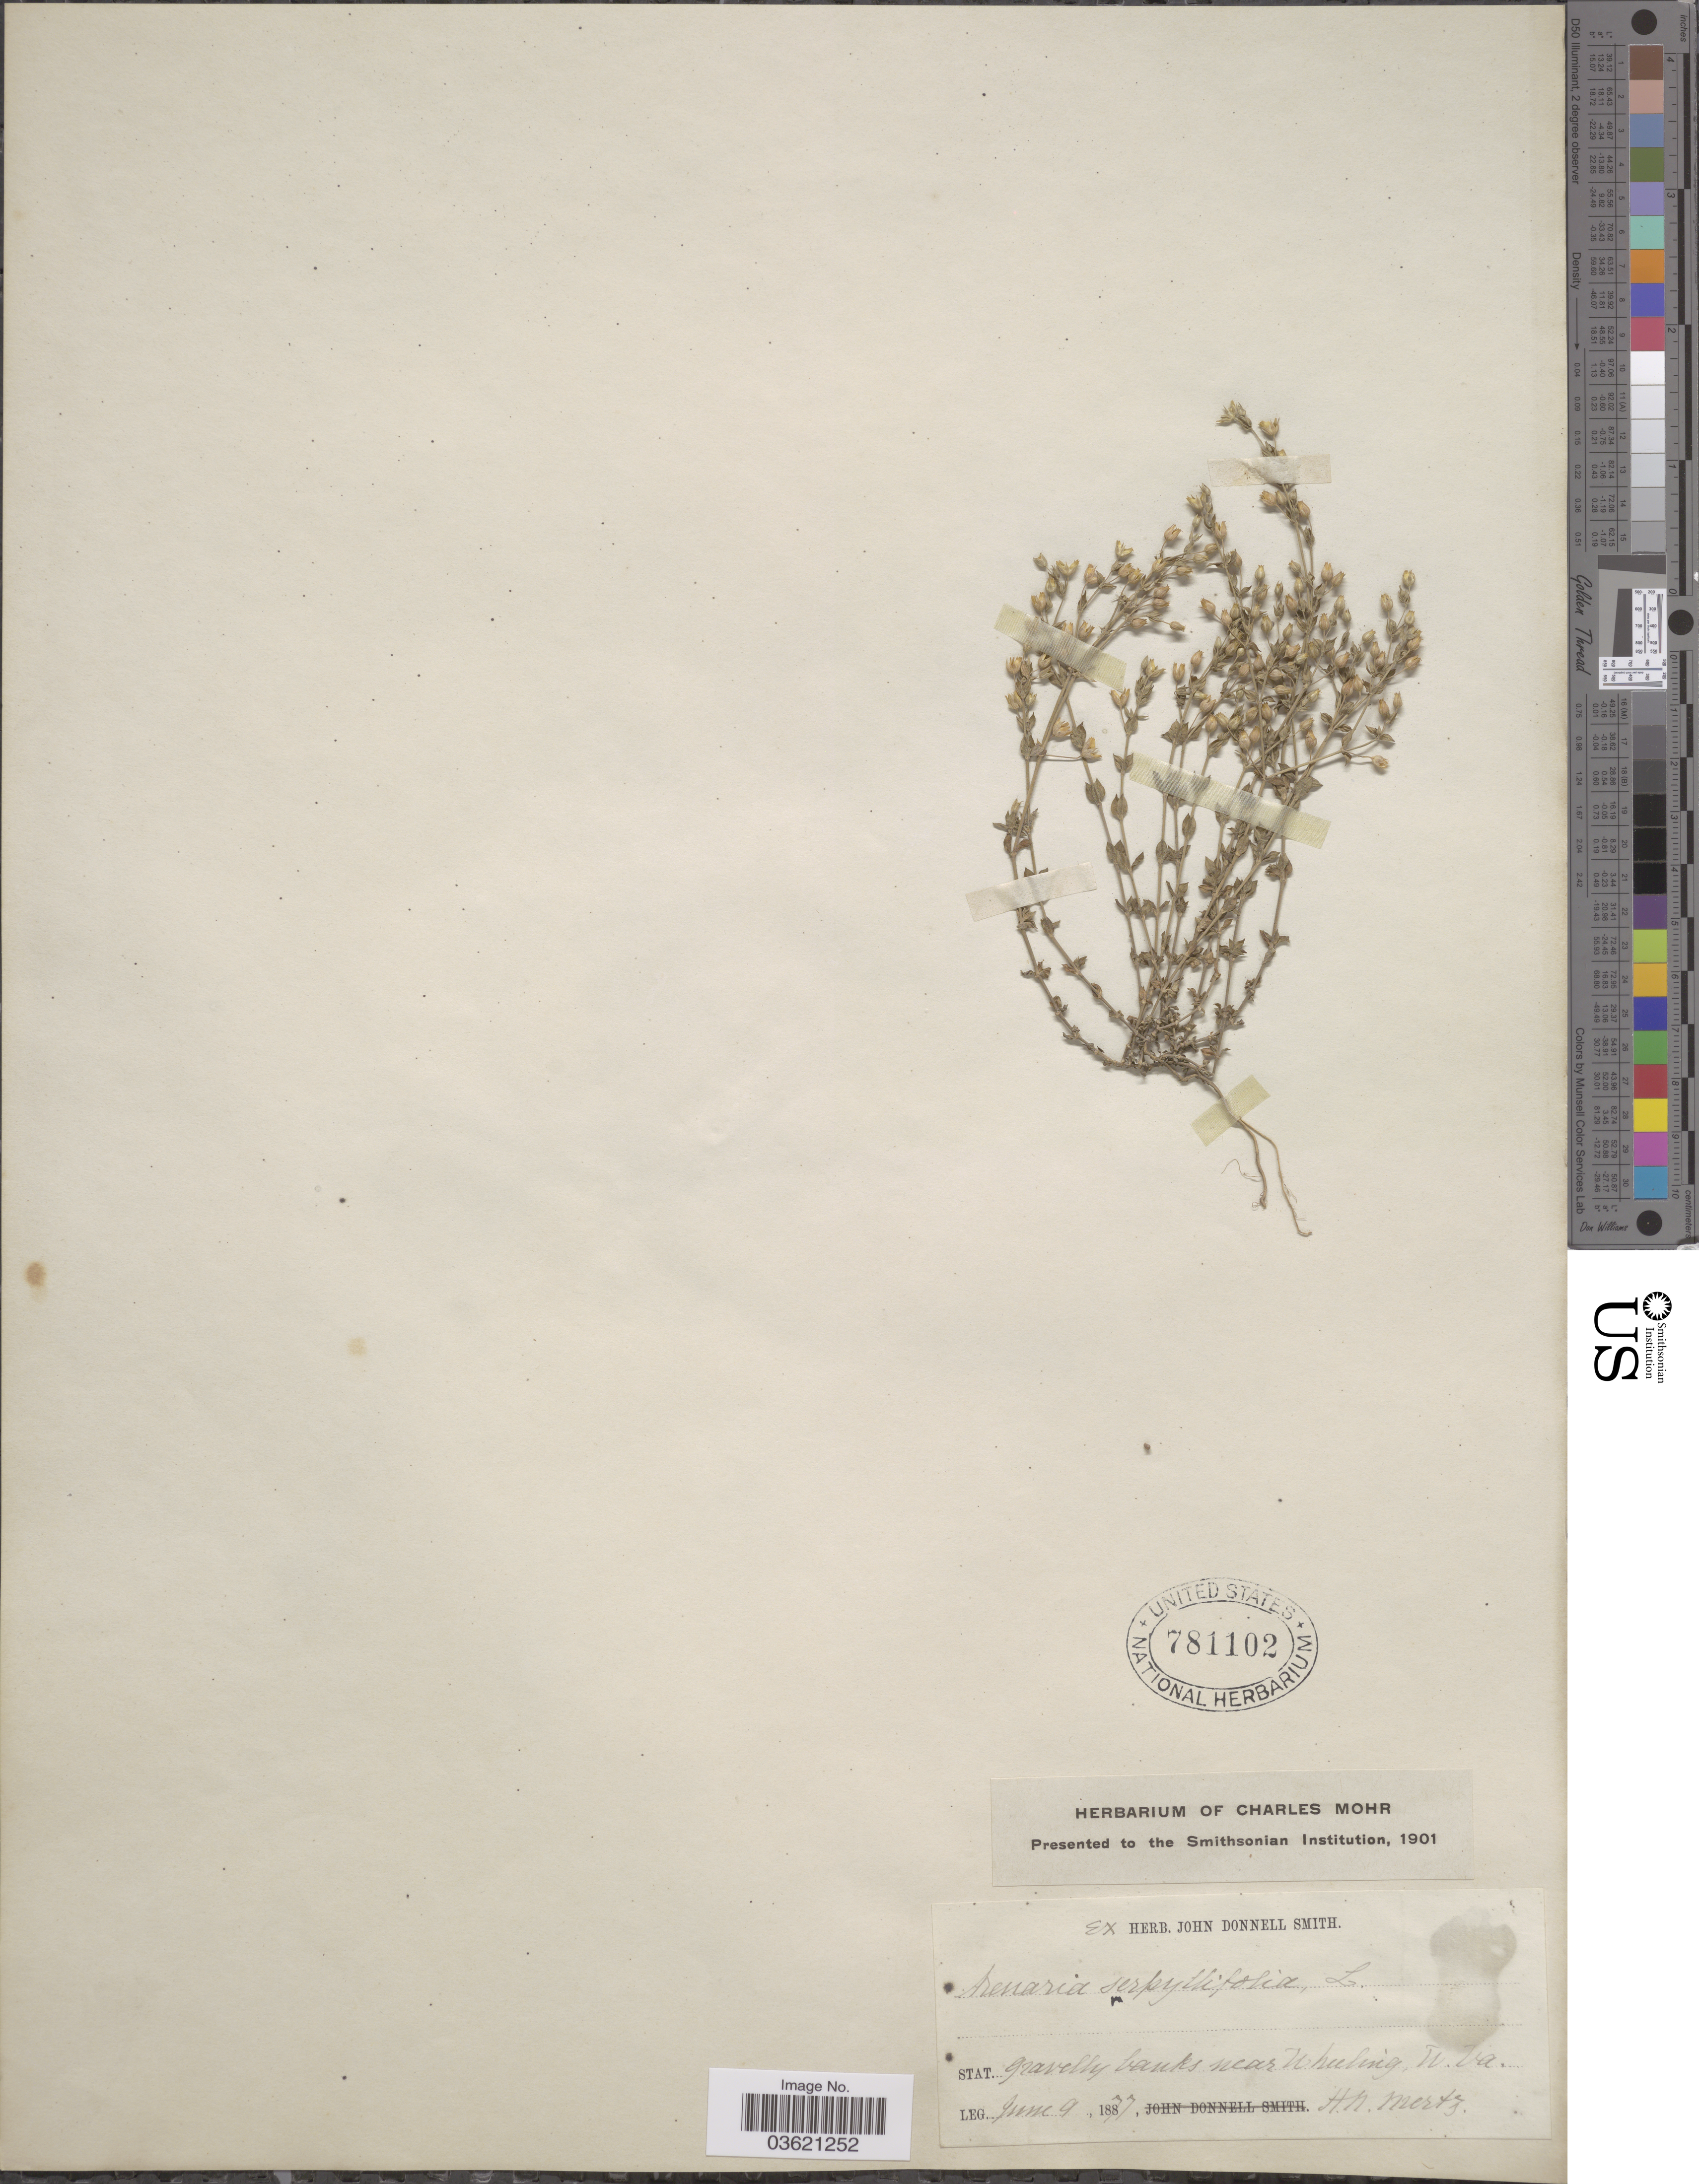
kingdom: Plantae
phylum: Tracheophyta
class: Magnoliopsida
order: Caryophyllales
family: Caryophyllaceae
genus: Arenaria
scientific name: Arenaria serpyllifolia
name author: L.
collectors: H. Mertz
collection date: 1877-06-09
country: United States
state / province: West Virginia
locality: Stat. Gravelly banks near Wheeling.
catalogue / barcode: US 781102